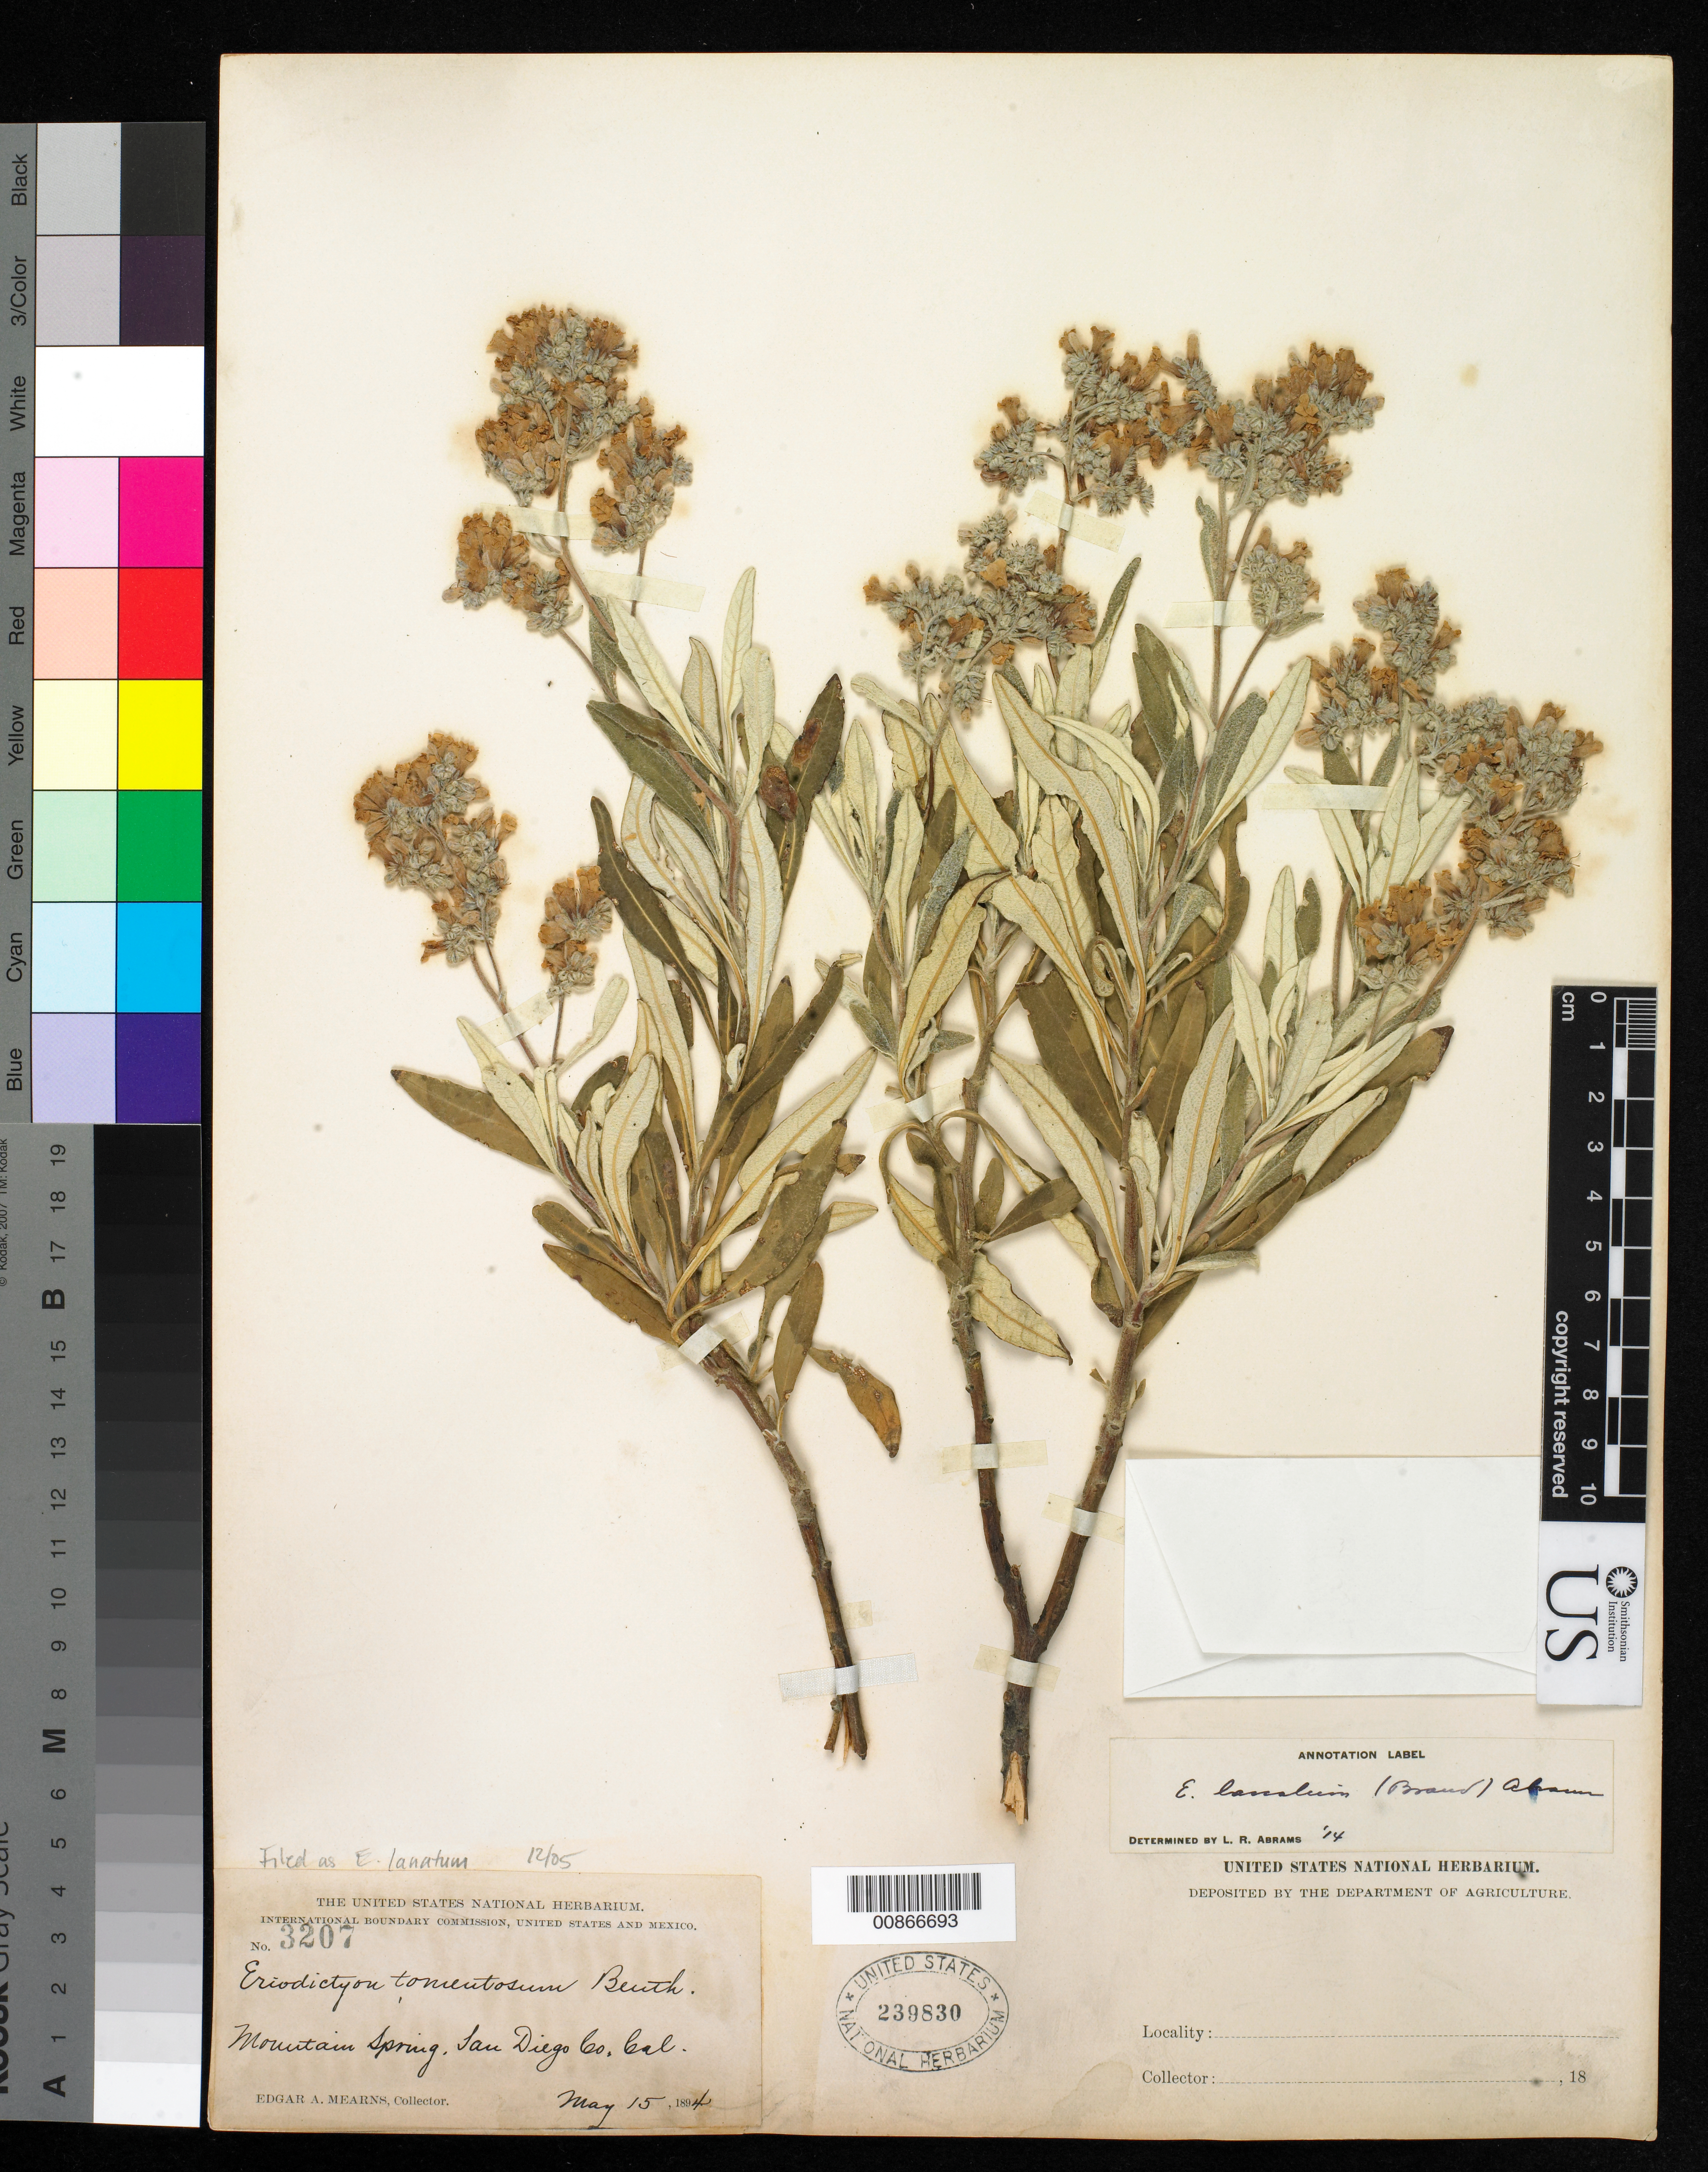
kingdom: Plantae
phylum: Tracheophyta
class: Magnoliopsida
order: Boraginales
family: Namaceae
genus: Eriodictyon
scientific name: Eriodictyon trichocalyx var. lanatum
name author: (Brand) Jeps.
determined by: Rogers, Z. S.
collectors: E. A. Mearns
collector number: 3207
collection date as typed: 15 May 1894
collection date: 1894-05-15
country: United States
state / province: California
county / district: San Diego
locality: Mountain Spring, San Diego County, California.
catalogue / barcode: US 239830